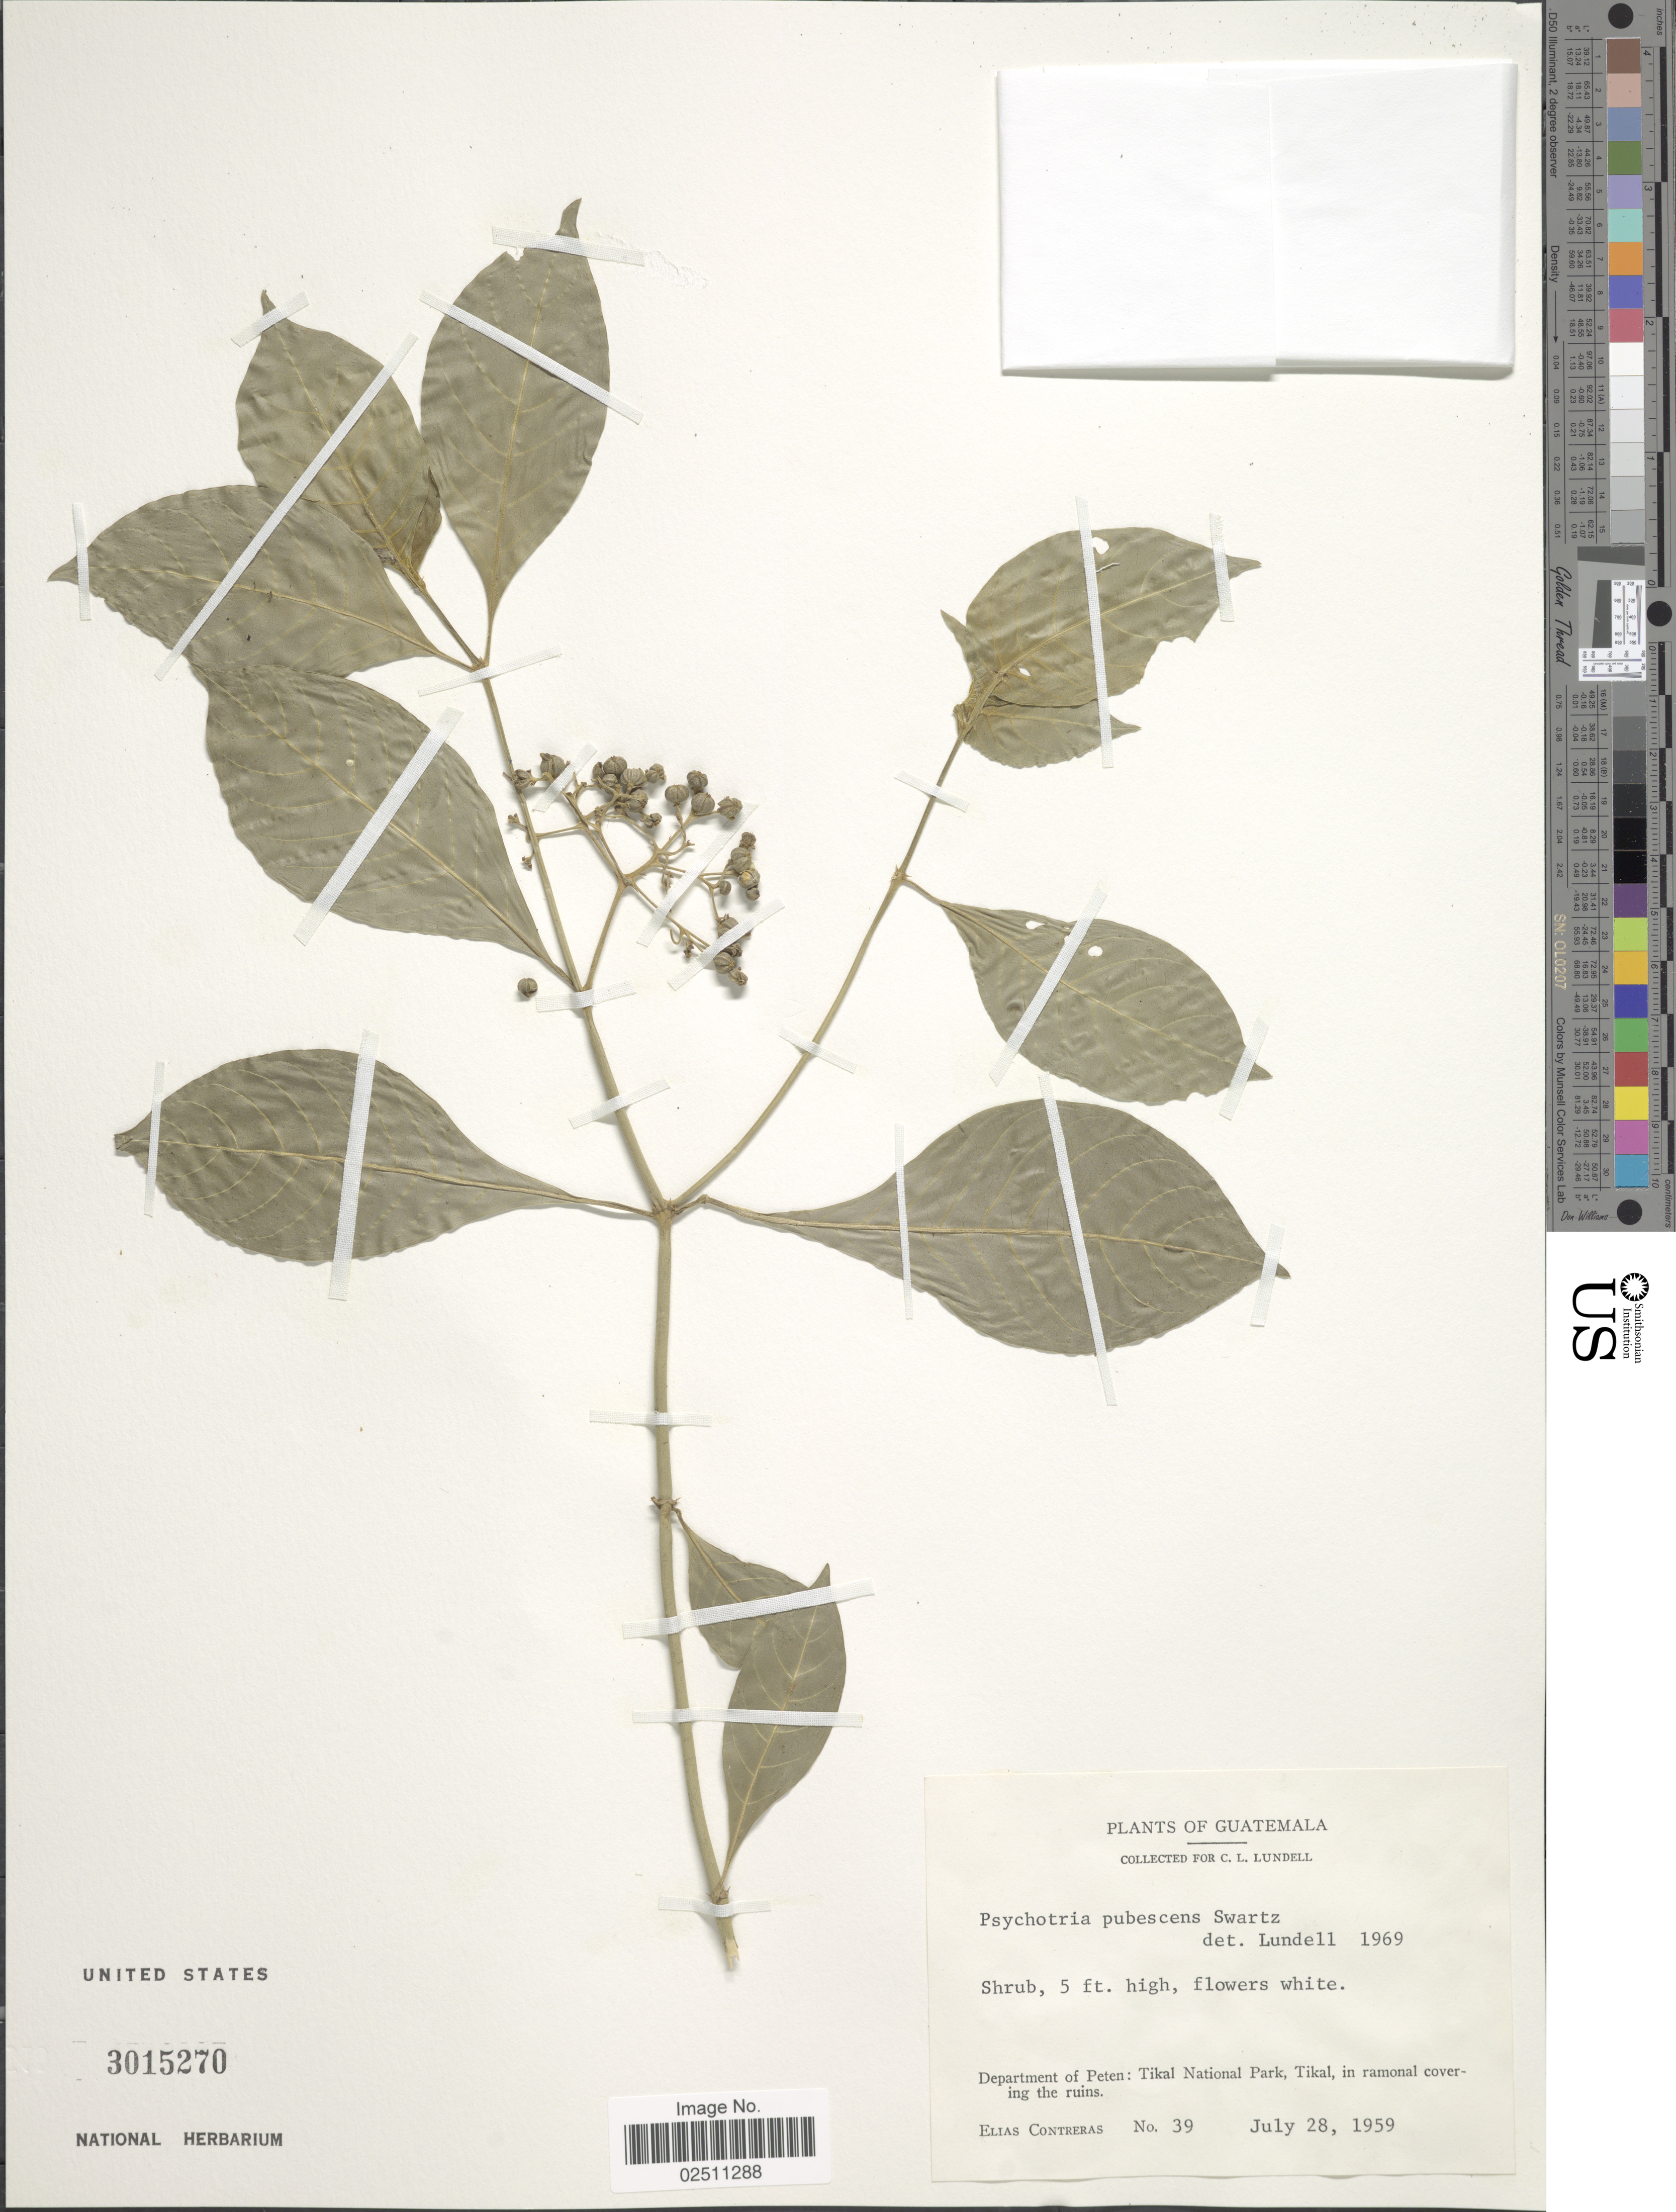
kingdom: Plantae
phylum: Tracheophyta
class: Magnoliopsida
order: Gentianales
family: Rubiaceae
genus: Psychotria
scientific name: Psychotria pubescens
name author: Sw.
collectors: E. Contreras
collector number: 39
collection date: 1959-07-28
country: Guatemala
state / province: El Petén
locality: Tikal National Park, Tikal, in ramonal covering the ruins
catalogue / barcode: US 3015270